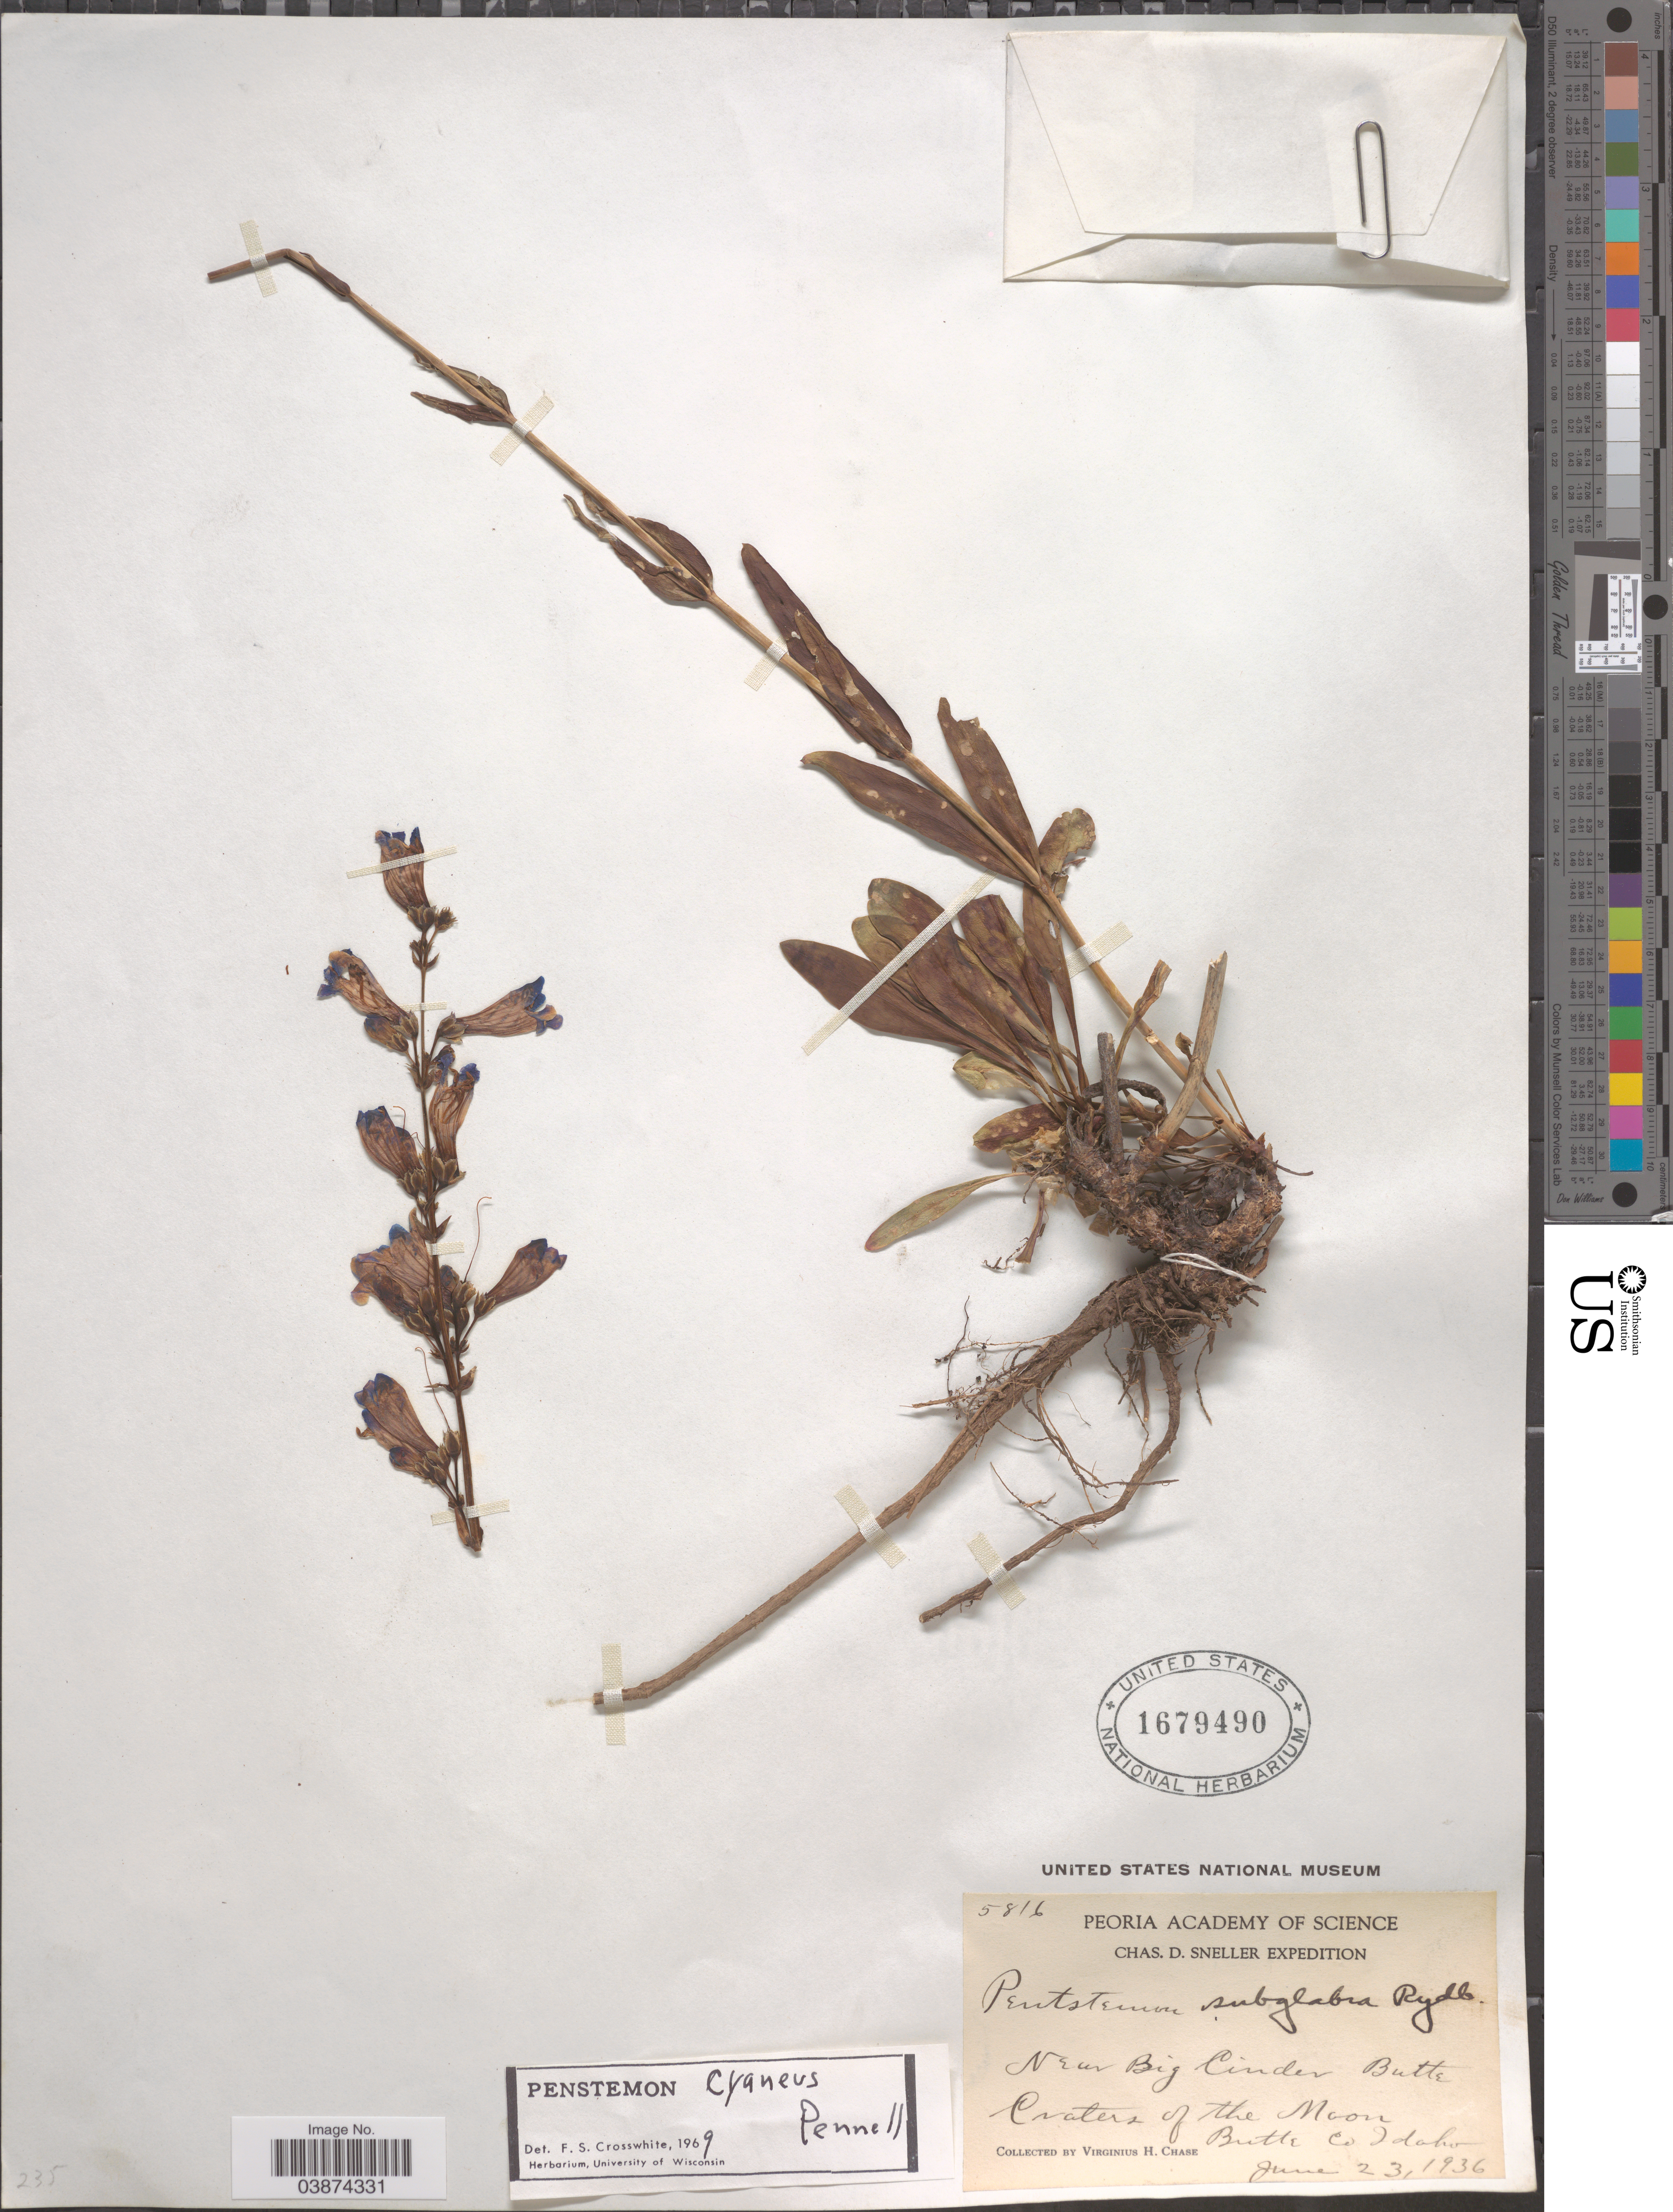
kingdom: Plantae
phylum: Tracheophyta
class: Magnoliopsida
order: Lamiales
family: Plantaginaceae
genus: Penstemon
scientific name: Penstemon cyaneus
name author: Pennell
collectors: V. H. Chase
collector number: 5816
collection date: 1936-06-23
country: United States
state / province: Idaho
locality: Near Big Cinder Butte, Craters of the Moon, Butte Co.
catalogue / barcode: US 1679490